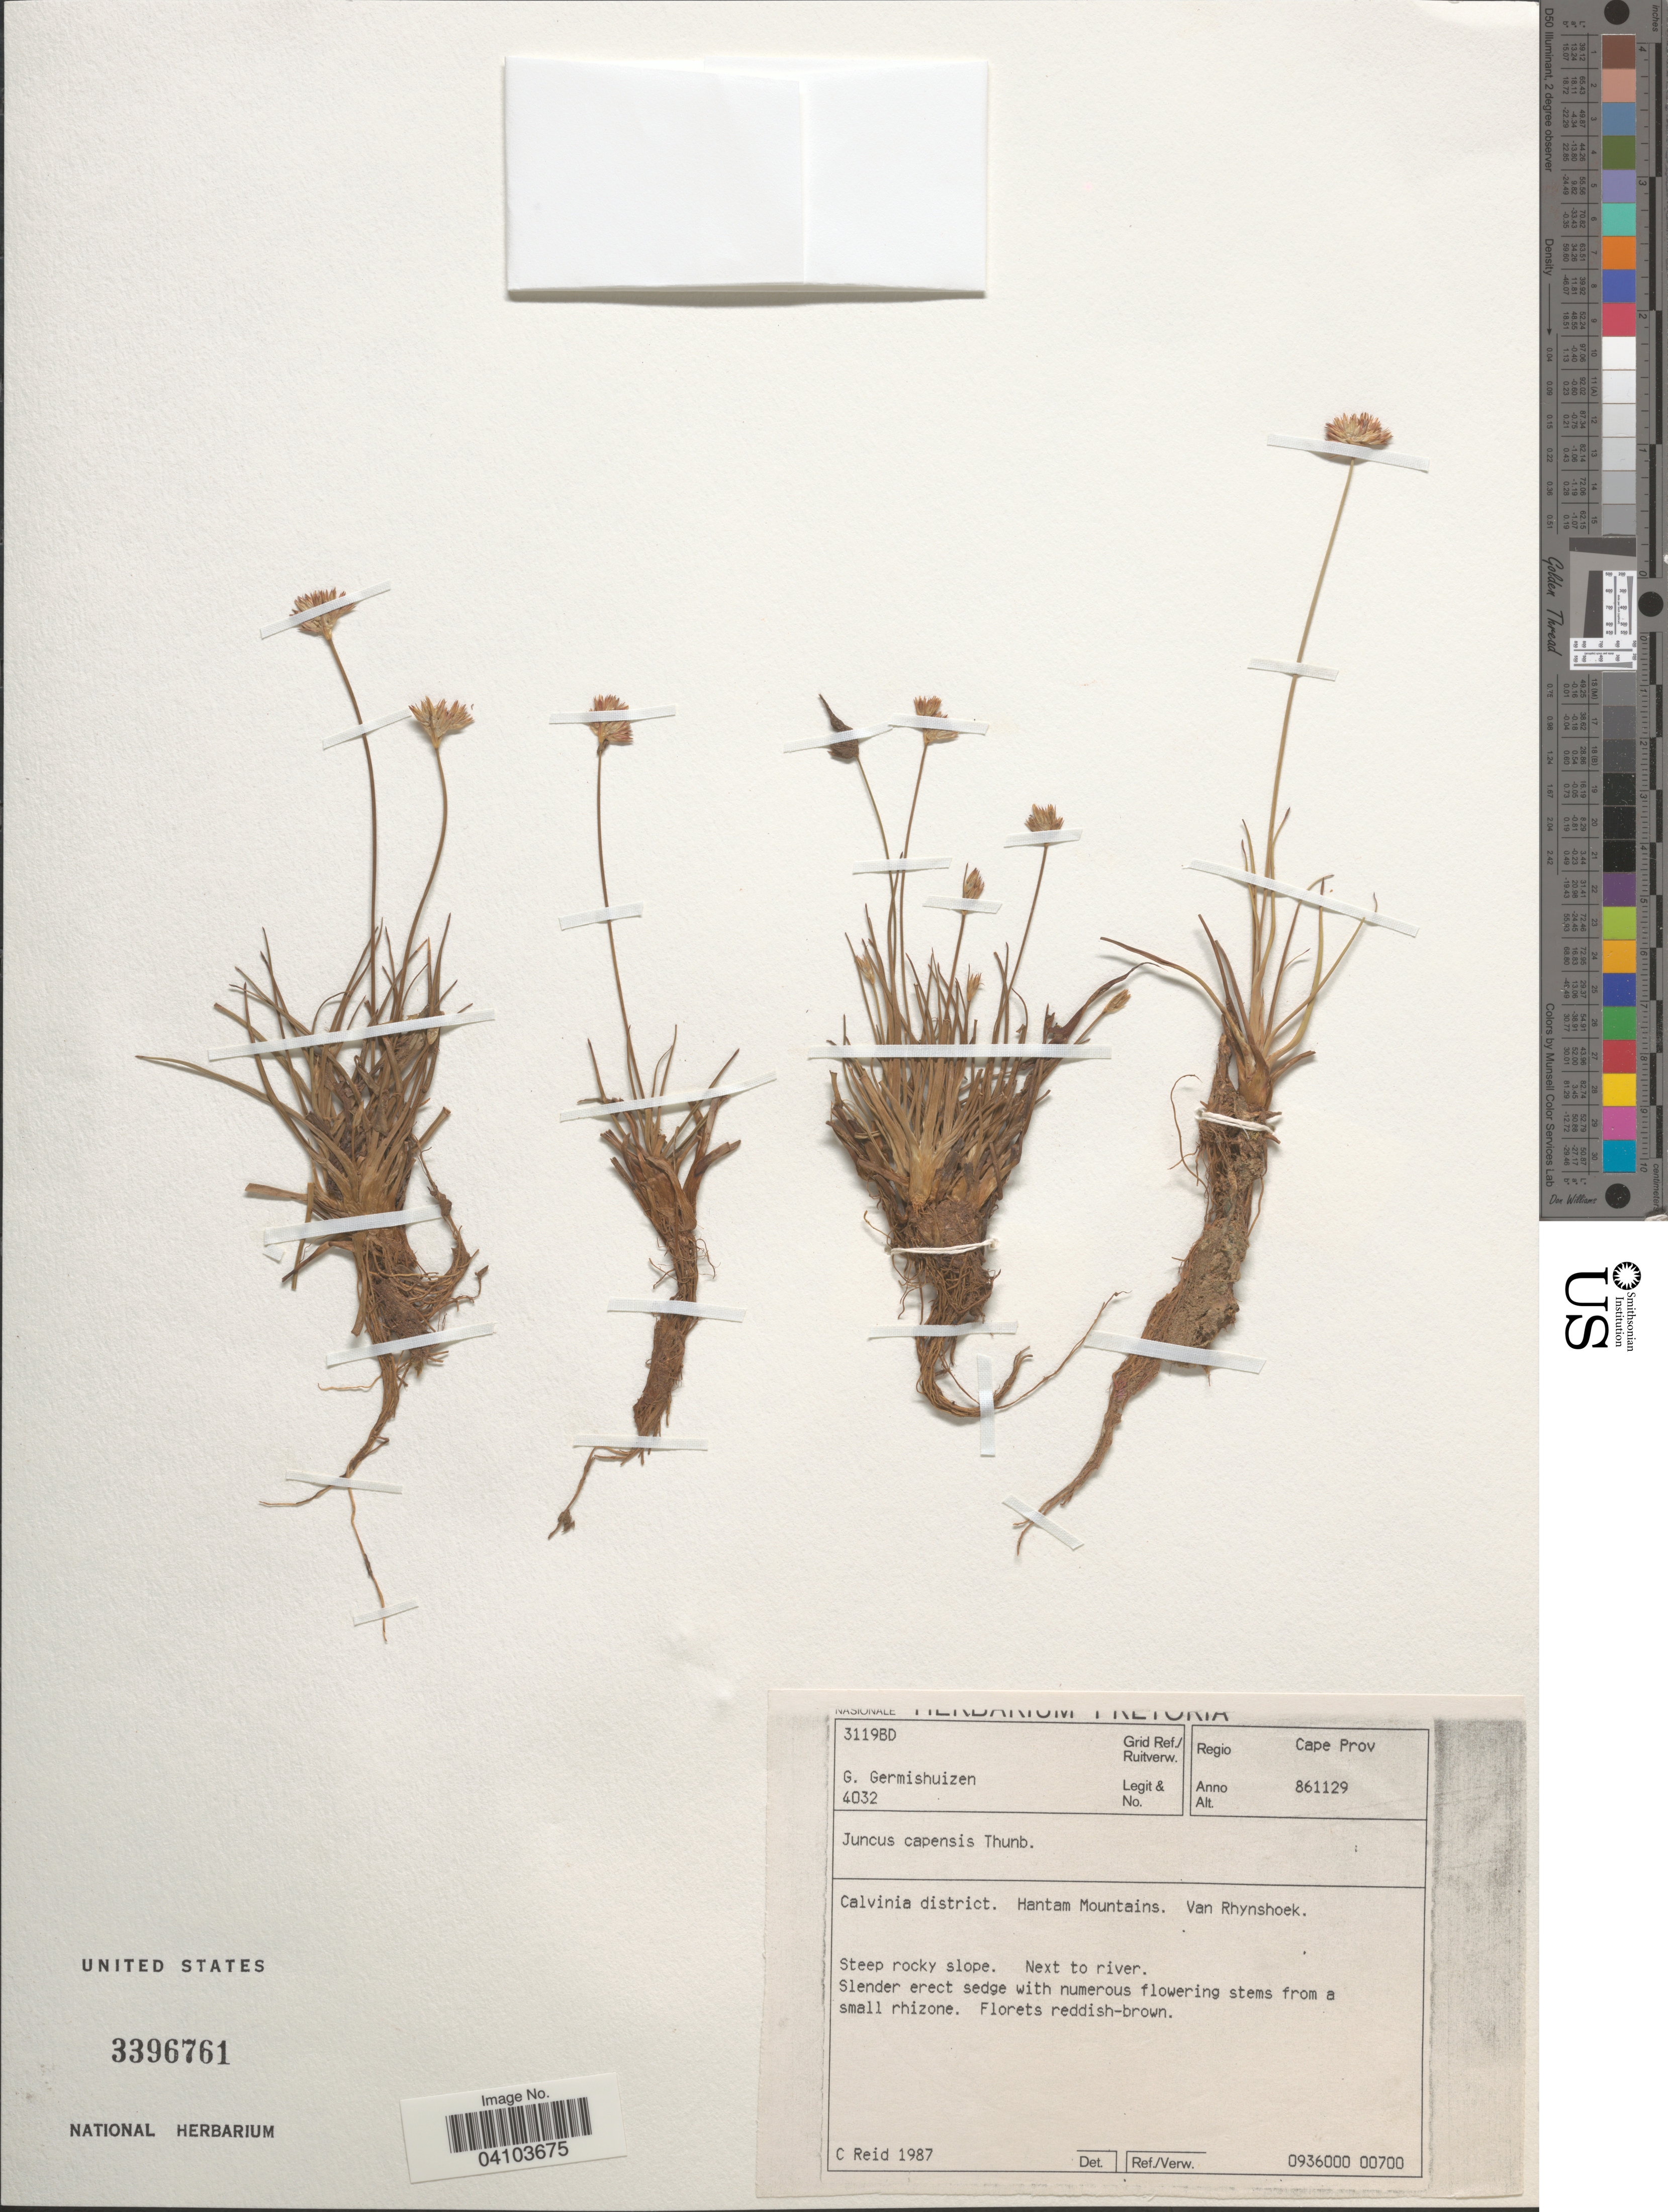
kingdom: Plantae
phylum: Tracheophyta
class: Liliopsida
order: Poales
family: Juncaceae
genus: Juncus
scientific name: Juncus capensis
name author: Thunb.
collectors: G. Germishuizen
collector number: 4032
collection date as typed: Transcribed d/m/y: 29/11/86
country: South Africa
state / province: Northern Cape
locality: Grid Ref./ Ruitverw. 3119BD. Regio Cape Prov. Calvinia district. Hantam Mountains. Van Rhynshoek.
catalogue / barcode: US 3396761